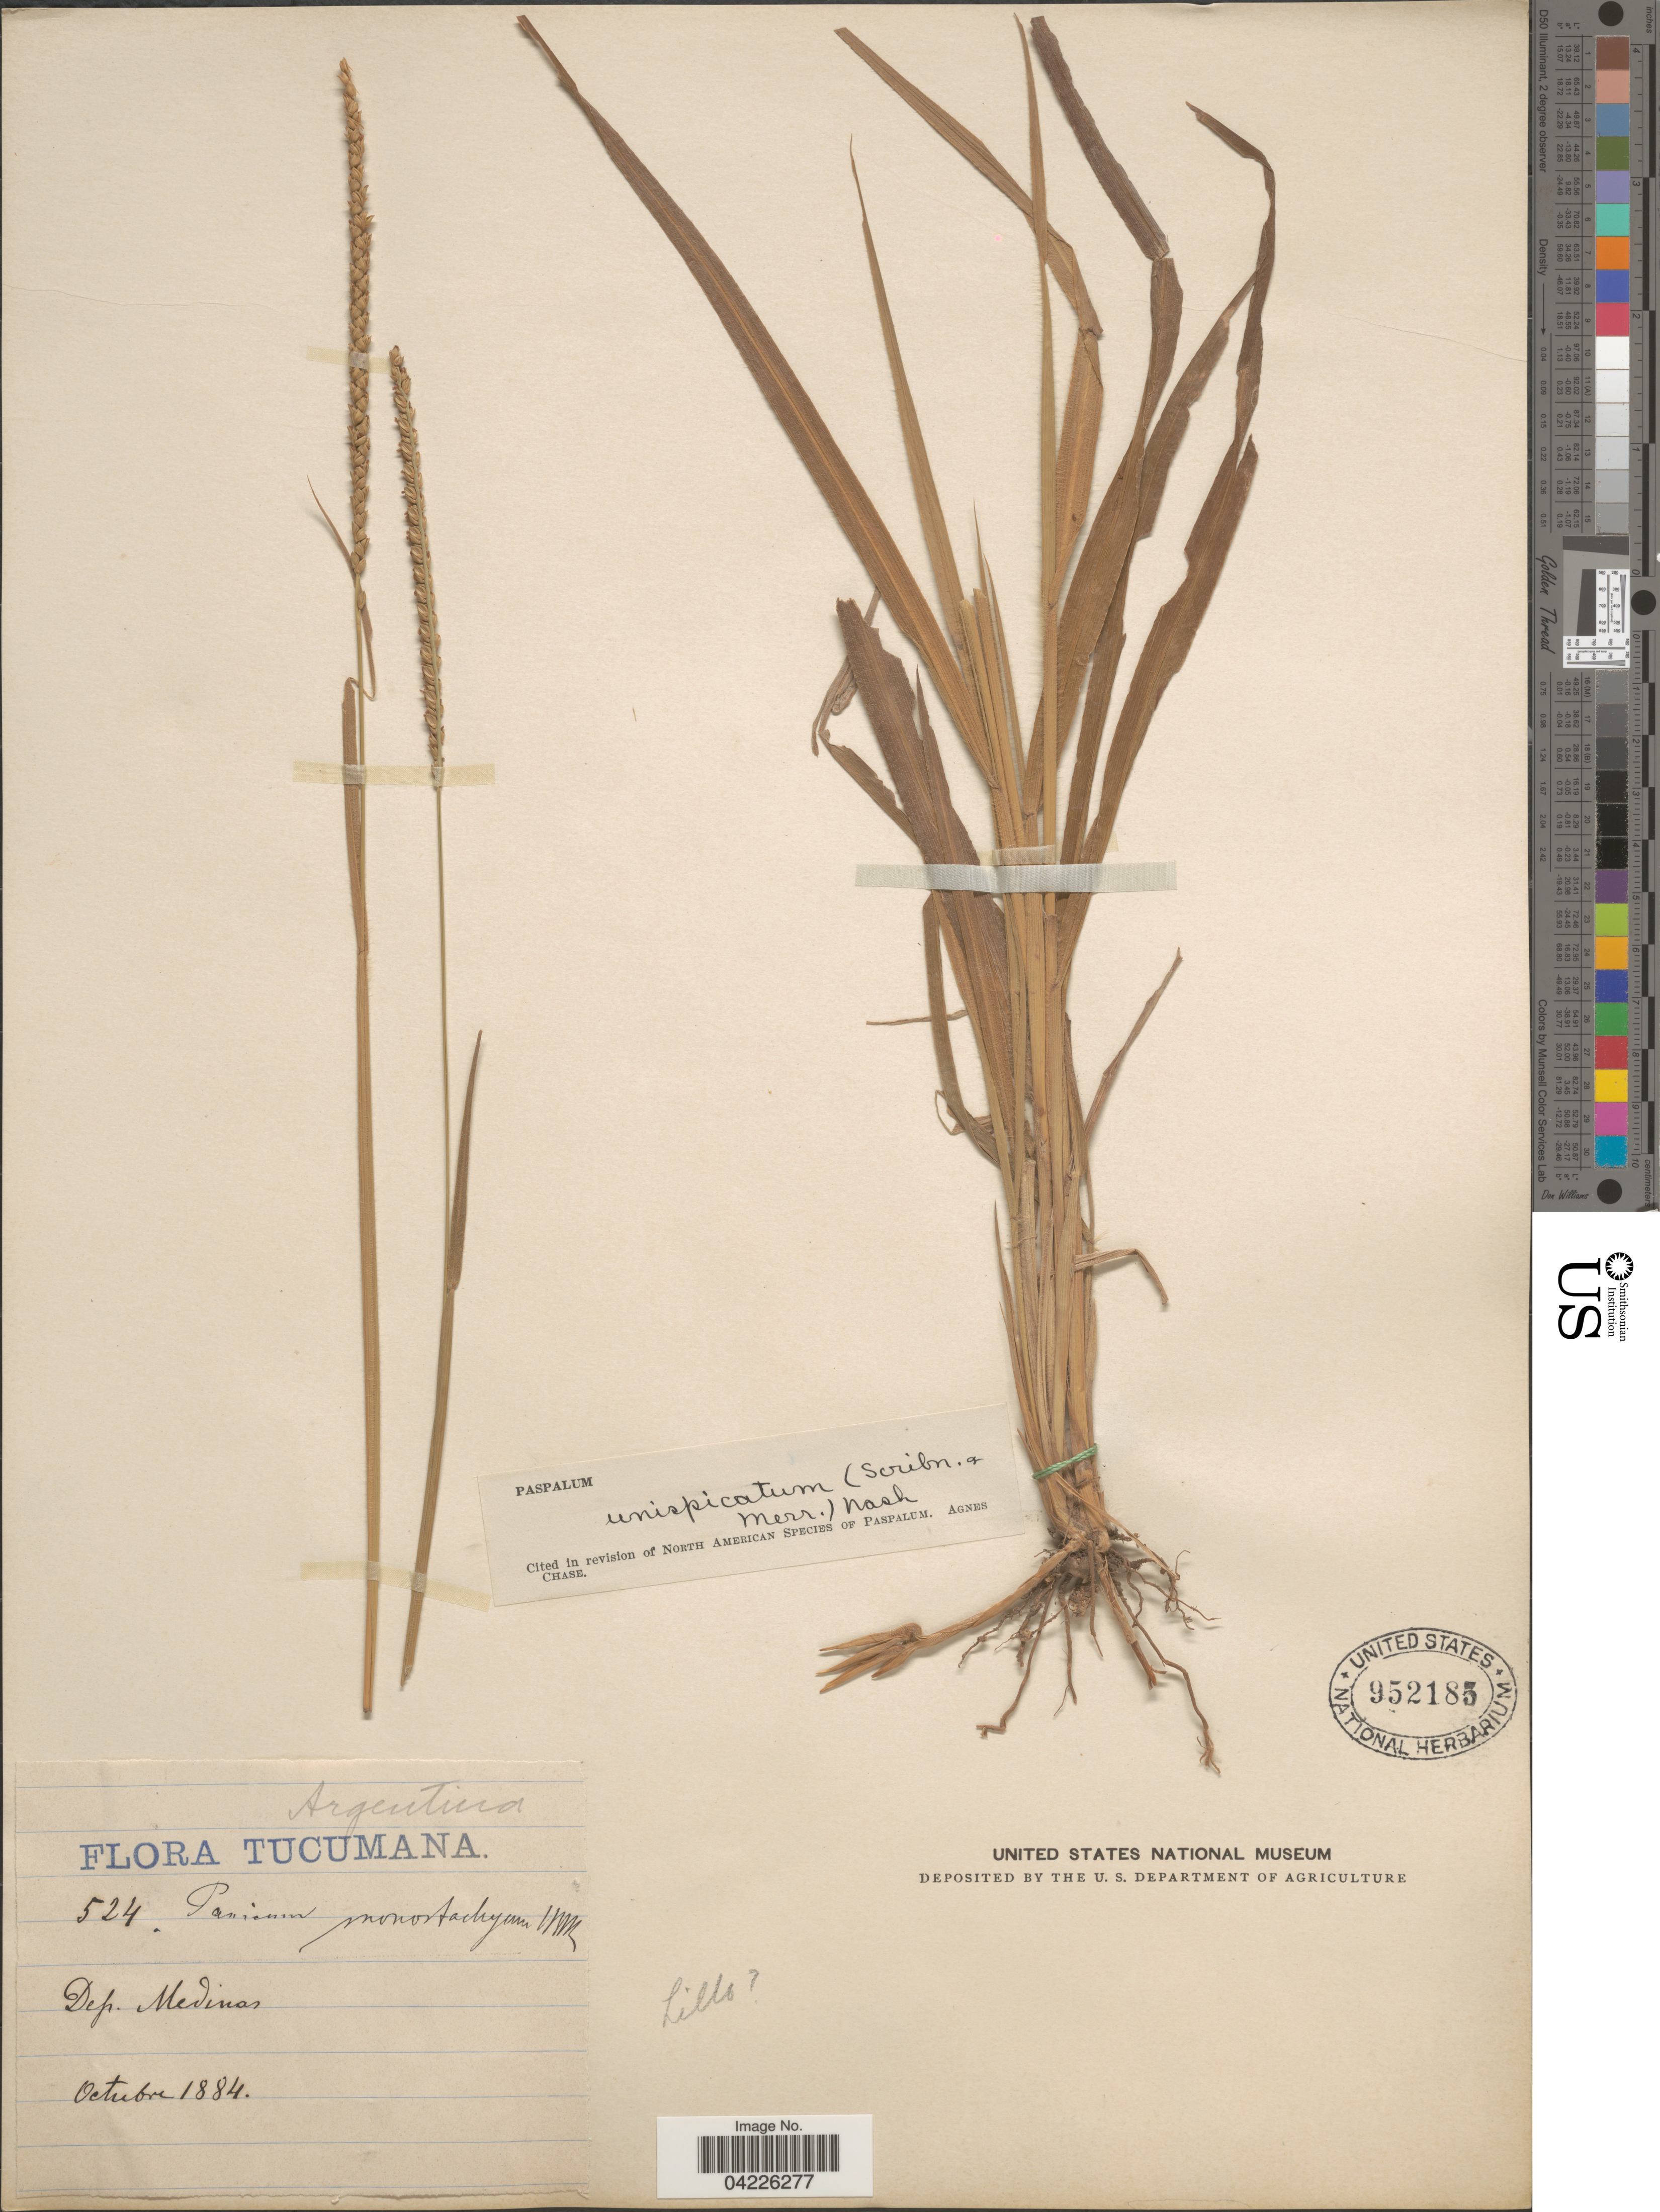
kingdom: Plantae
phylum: Tracheophyta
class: Liliopsida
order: Poales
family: Poaceae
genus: Paspalum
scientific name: Paspalum unispicatum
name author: (Scribn. & Merr.) Nash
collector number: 524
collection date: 1884-10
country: Argentina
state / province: Tucuman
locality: Dep. Medinas.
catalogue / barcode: US 952185